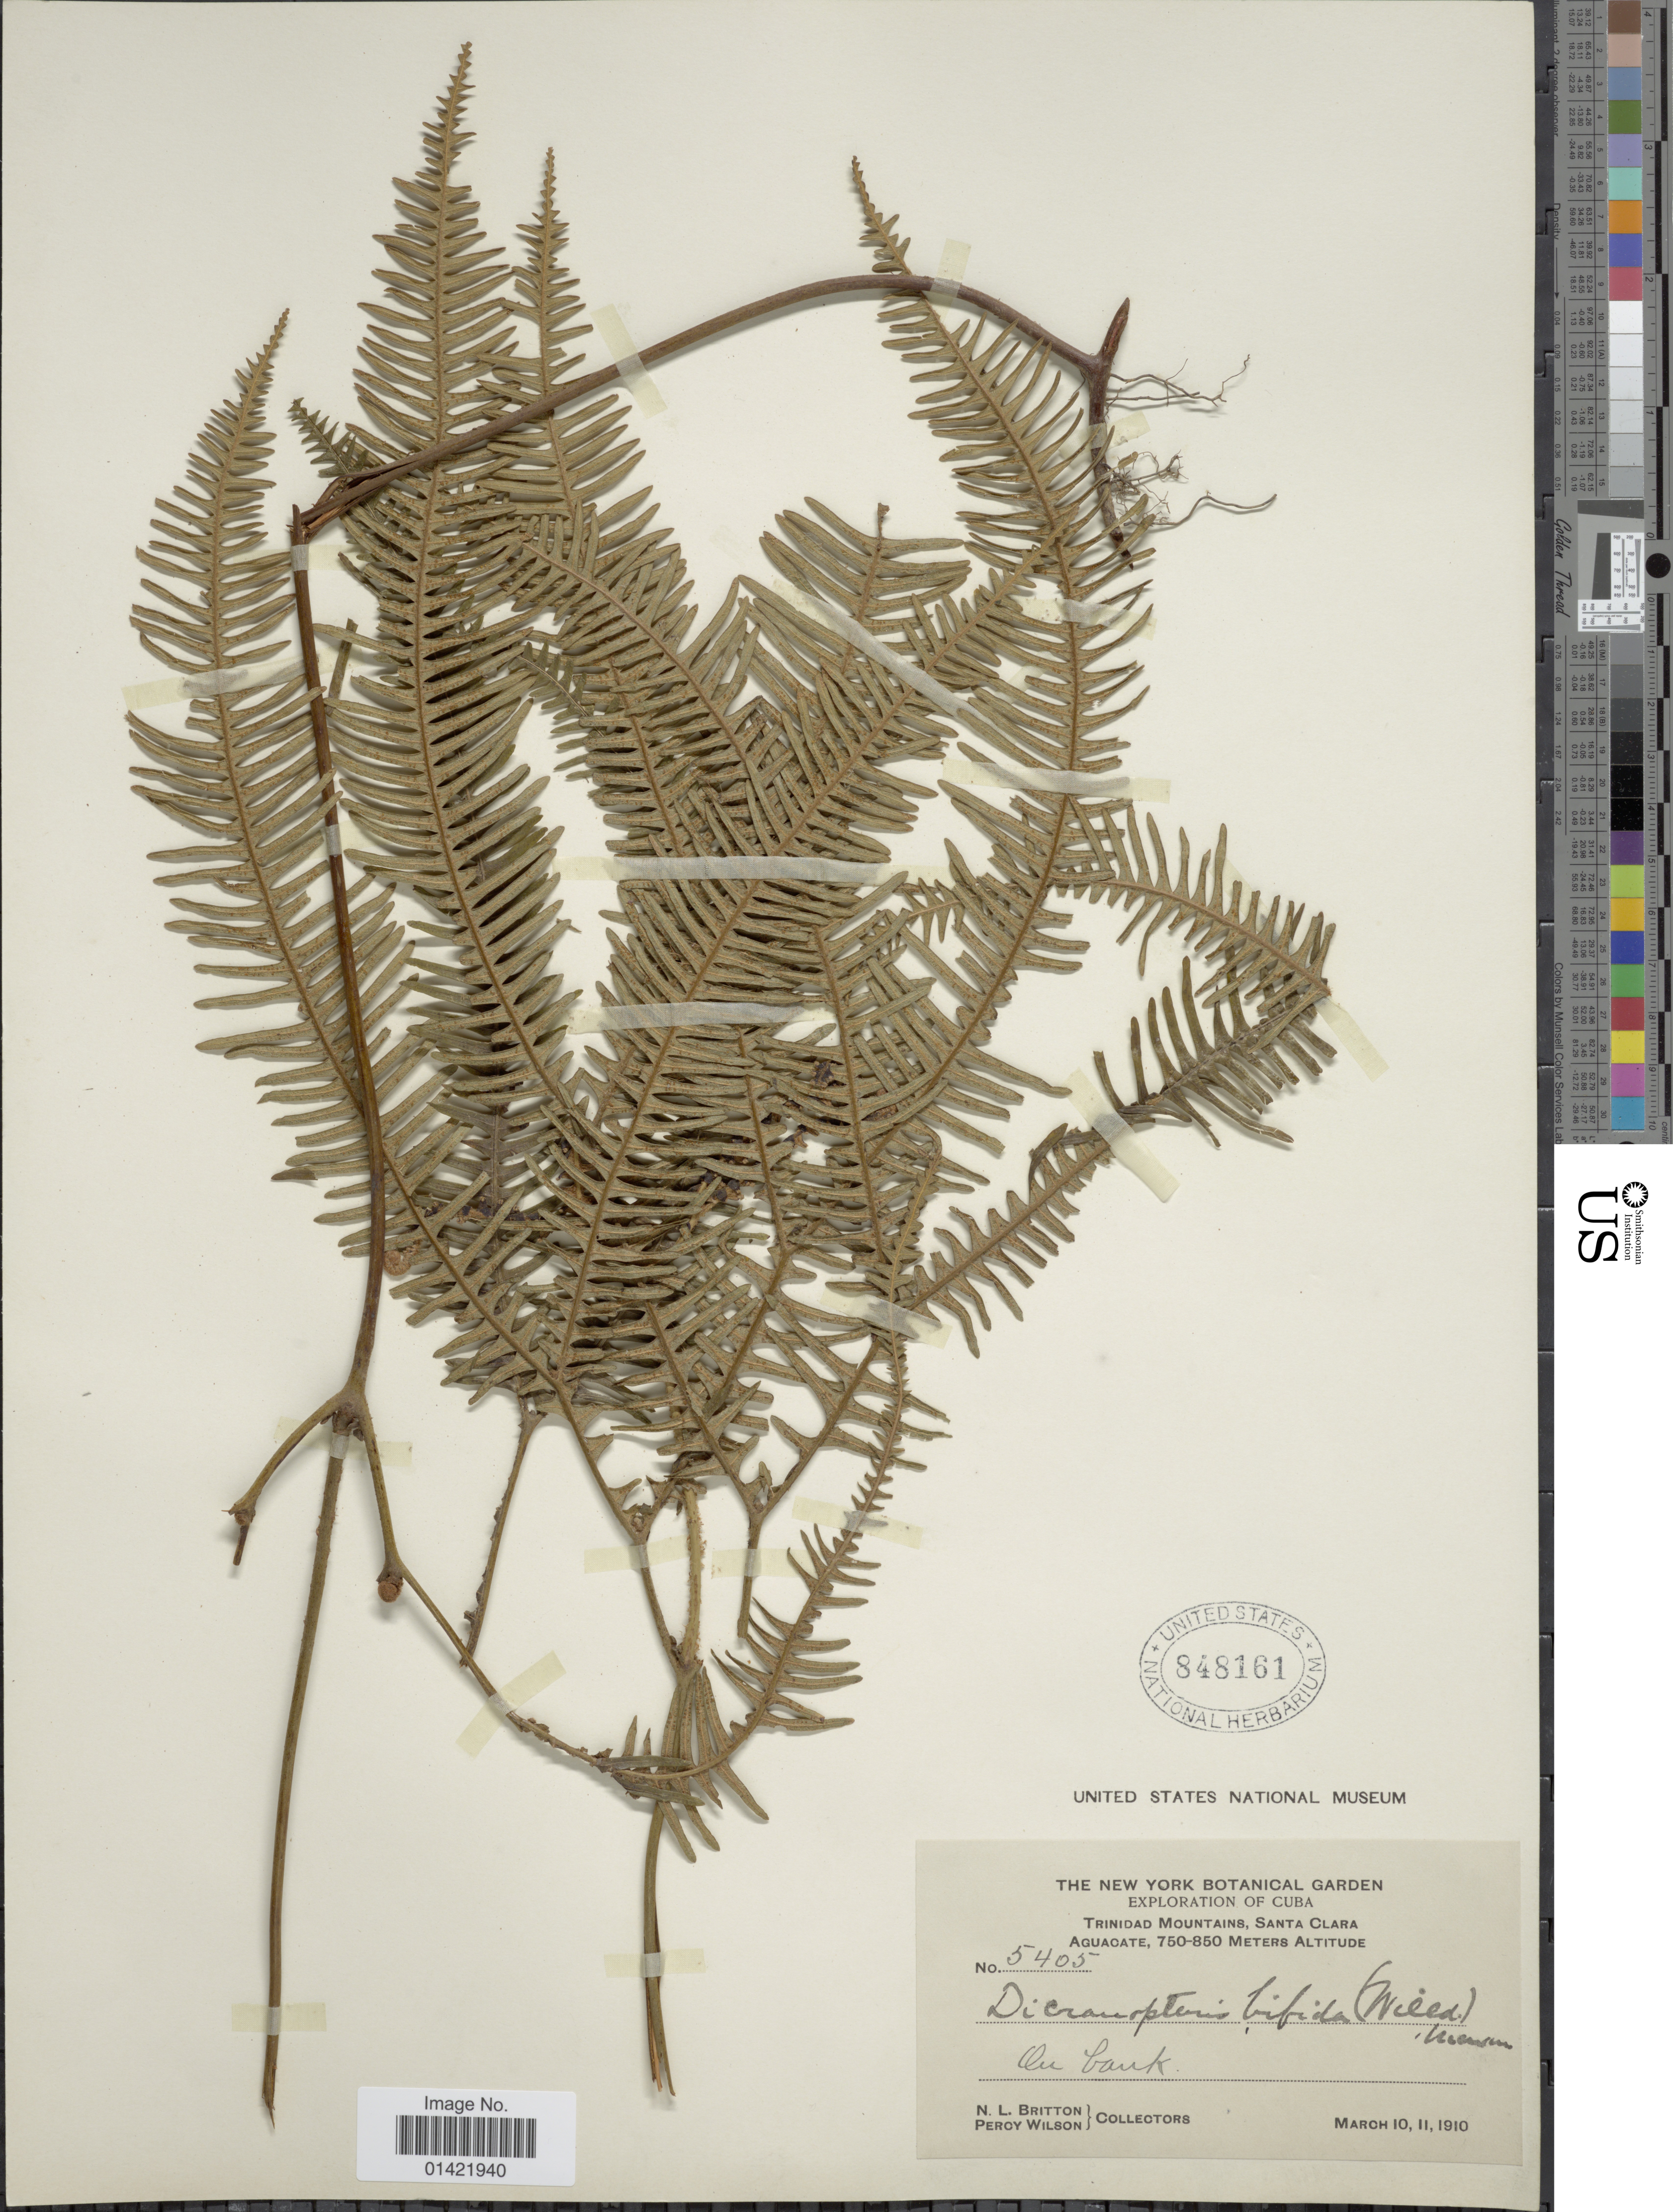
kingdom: Plantae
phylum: Tracheophyta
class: Polypodiopsida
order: Gleicheniales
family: Gleicheniaceae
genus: Sticherus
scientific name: Sticherus bifidus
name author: (Willd.) Ching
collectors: N. Britton & P. Wilson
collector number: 5405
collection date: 1910-03-10/1910-03-11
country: Cuba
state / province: Las Villas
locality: Trinidad Mountains, Santa Clara. Aquacate. On bank.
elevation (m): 750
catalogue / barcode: US 848161